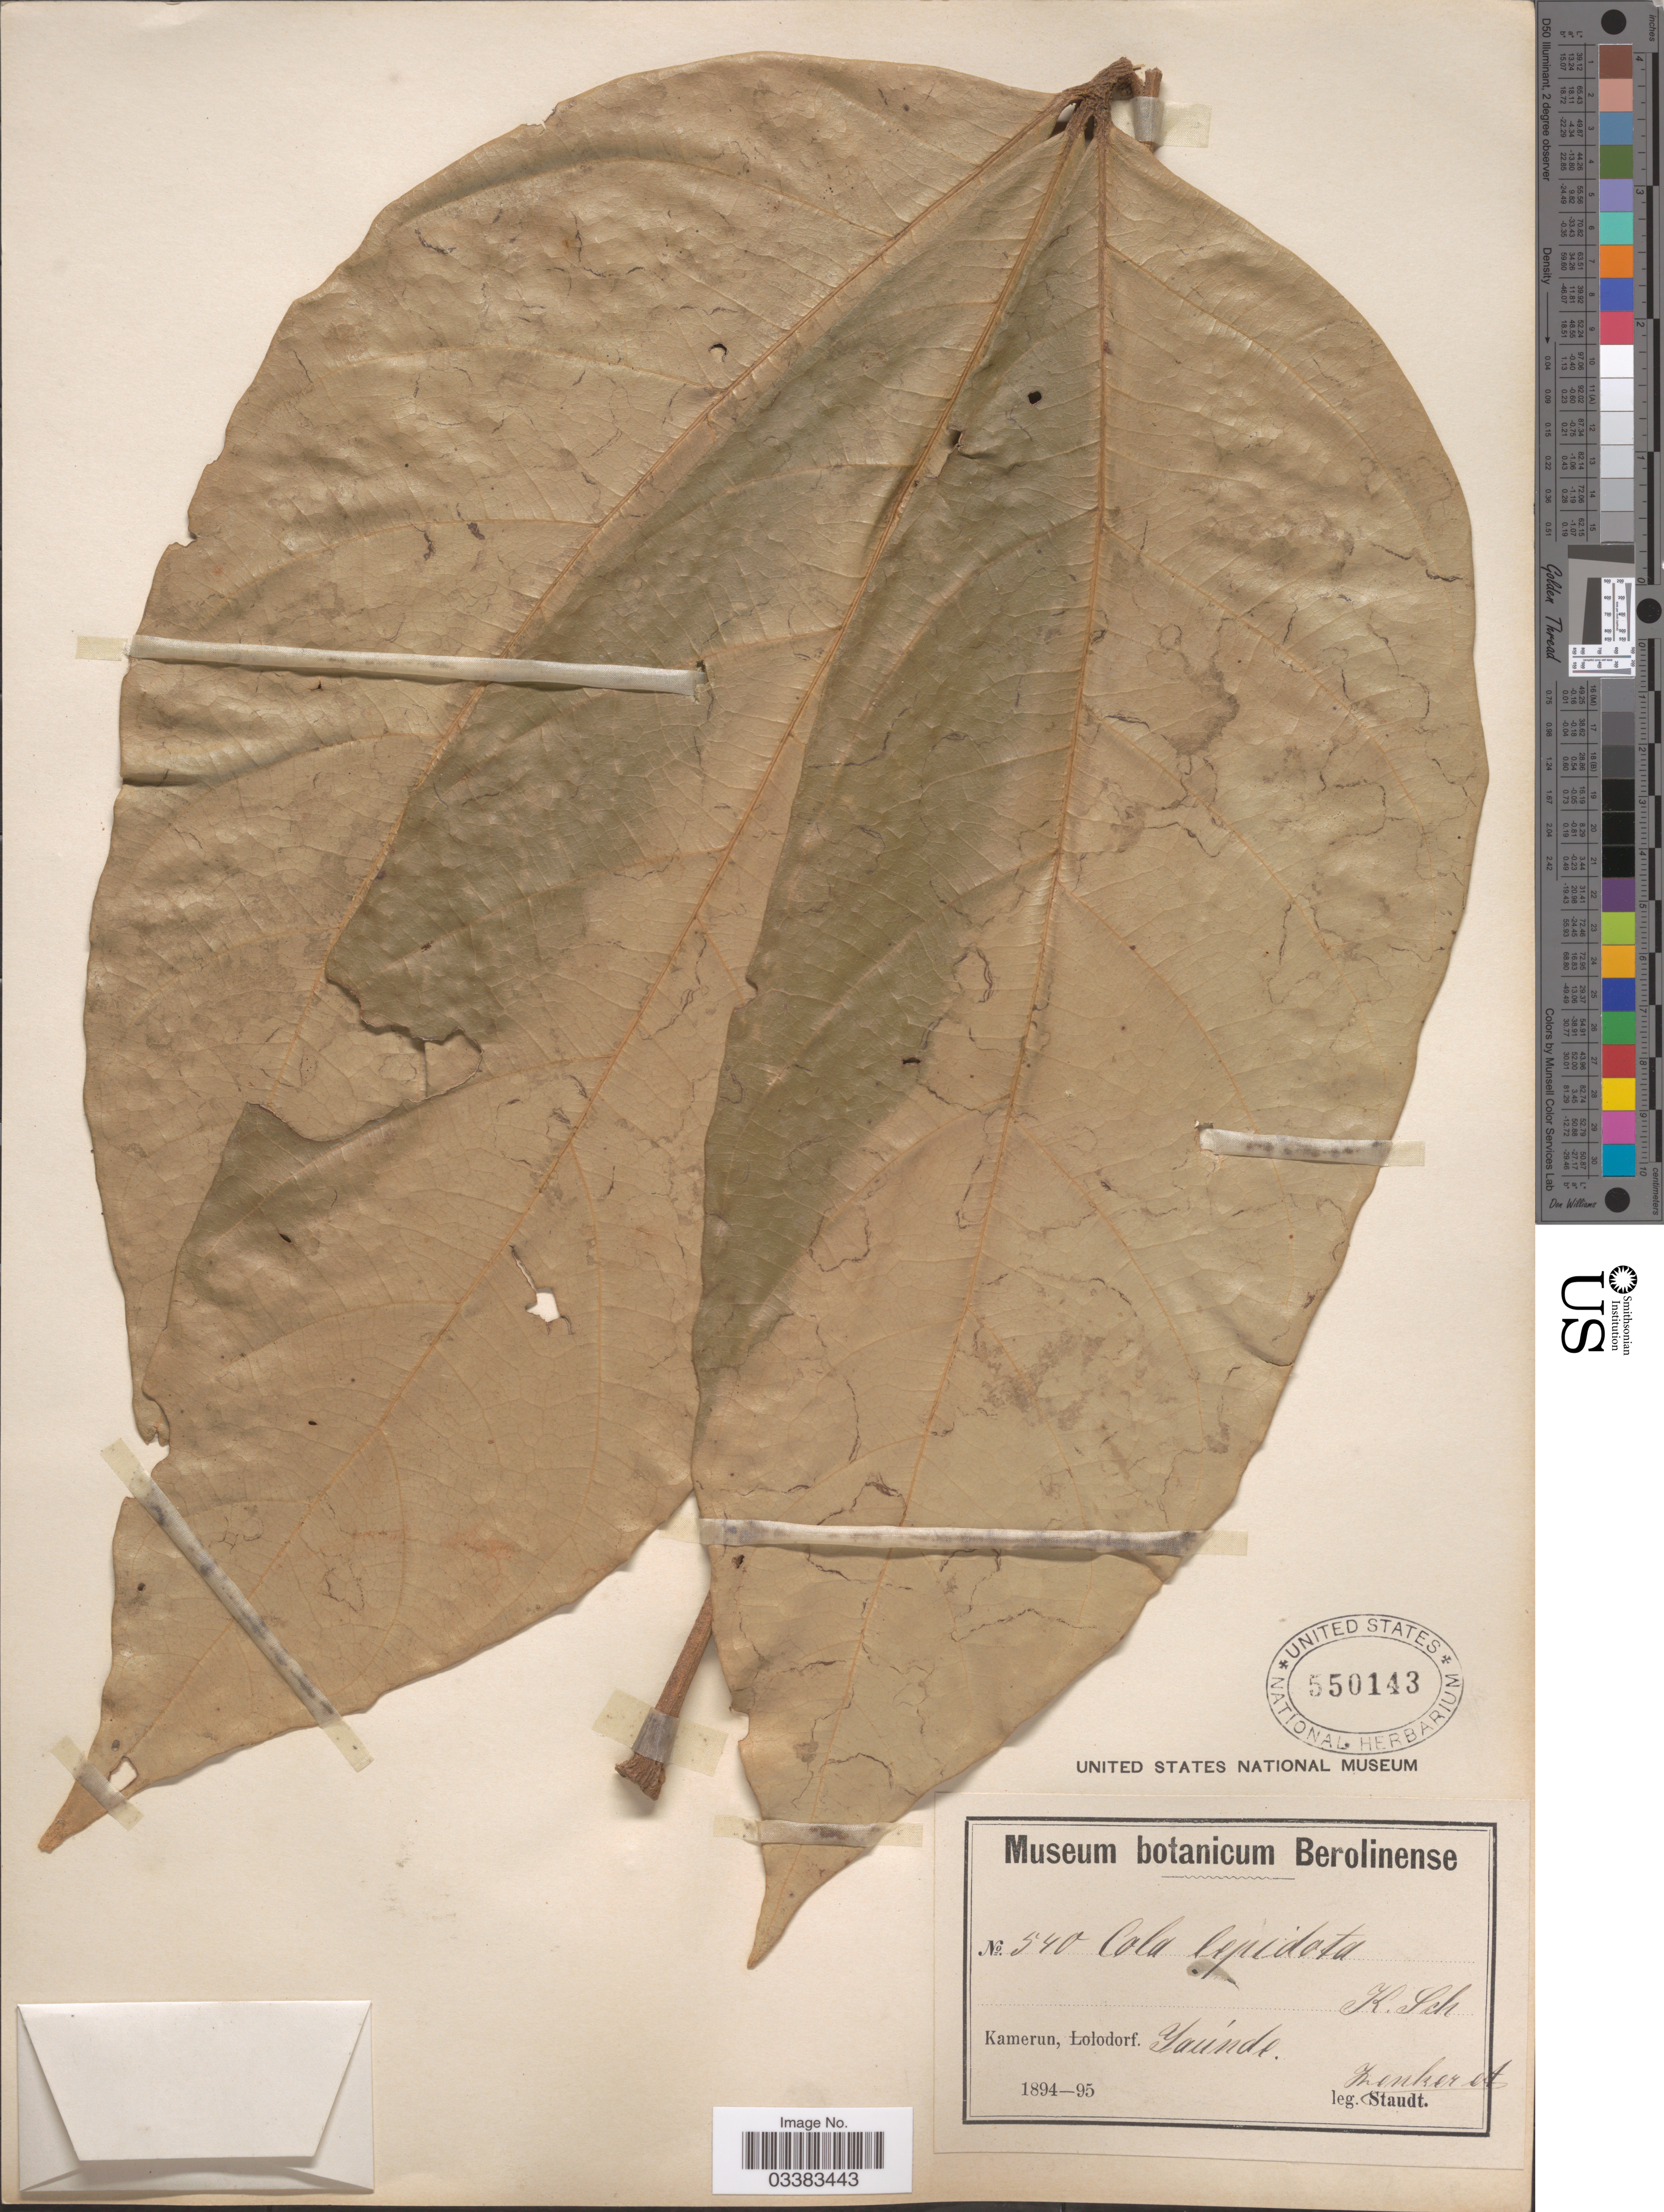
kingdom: Plantae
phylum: Tracheophyta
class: Magnoliopsida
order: Malvales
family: Malvaceae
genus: Cola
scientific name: Cola lepidota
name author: K. Schum.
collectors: Zenker, -- & -. Staudt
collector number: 540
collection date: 1894/1895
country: Cameroon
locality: Kamerun, Yaúnde.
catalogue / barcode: US 550143